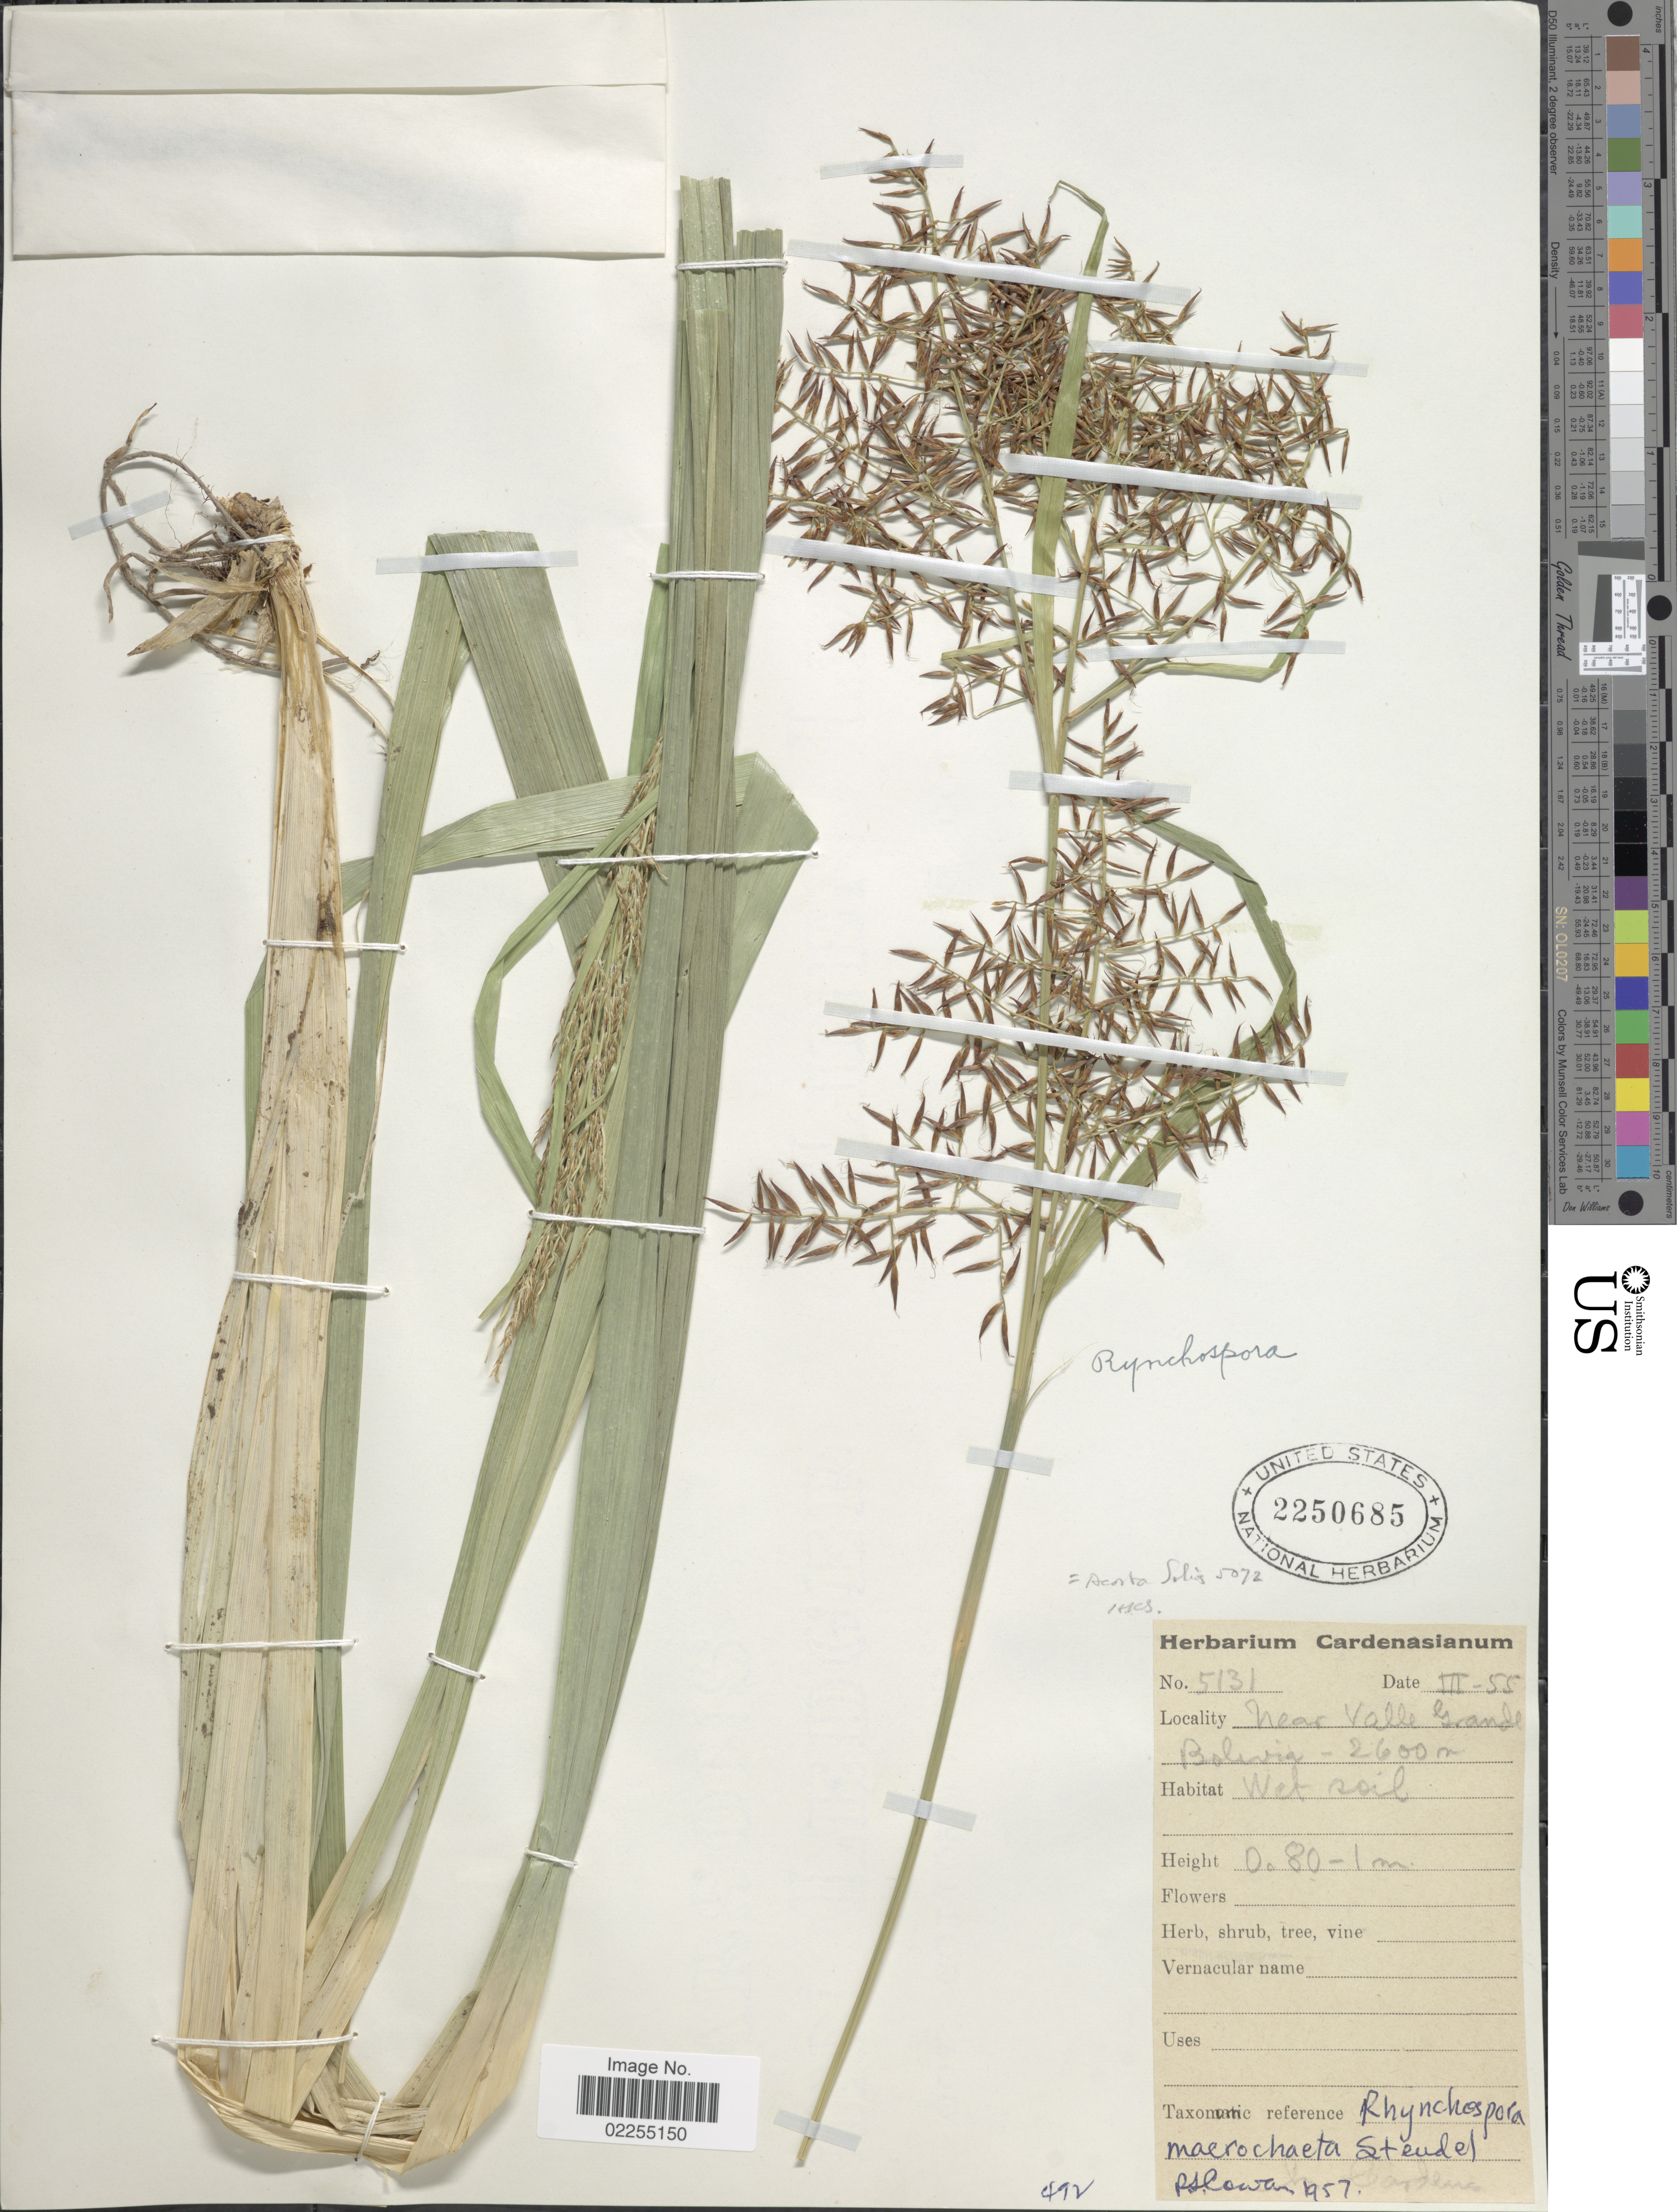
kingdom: Plantae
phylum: Tracheophyta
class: Liliopsida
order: Poales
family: Cyperaceae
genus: Rhynchospora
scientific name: Rhynchospora macrochaeta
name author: Steud. ex Boeckeler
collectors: M. Cárdenas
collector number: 5131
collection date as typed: Transcribed d/m/y: /3/55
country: Bolivia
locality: Near Valle Grande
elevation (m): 2600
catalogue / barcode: US 2250685